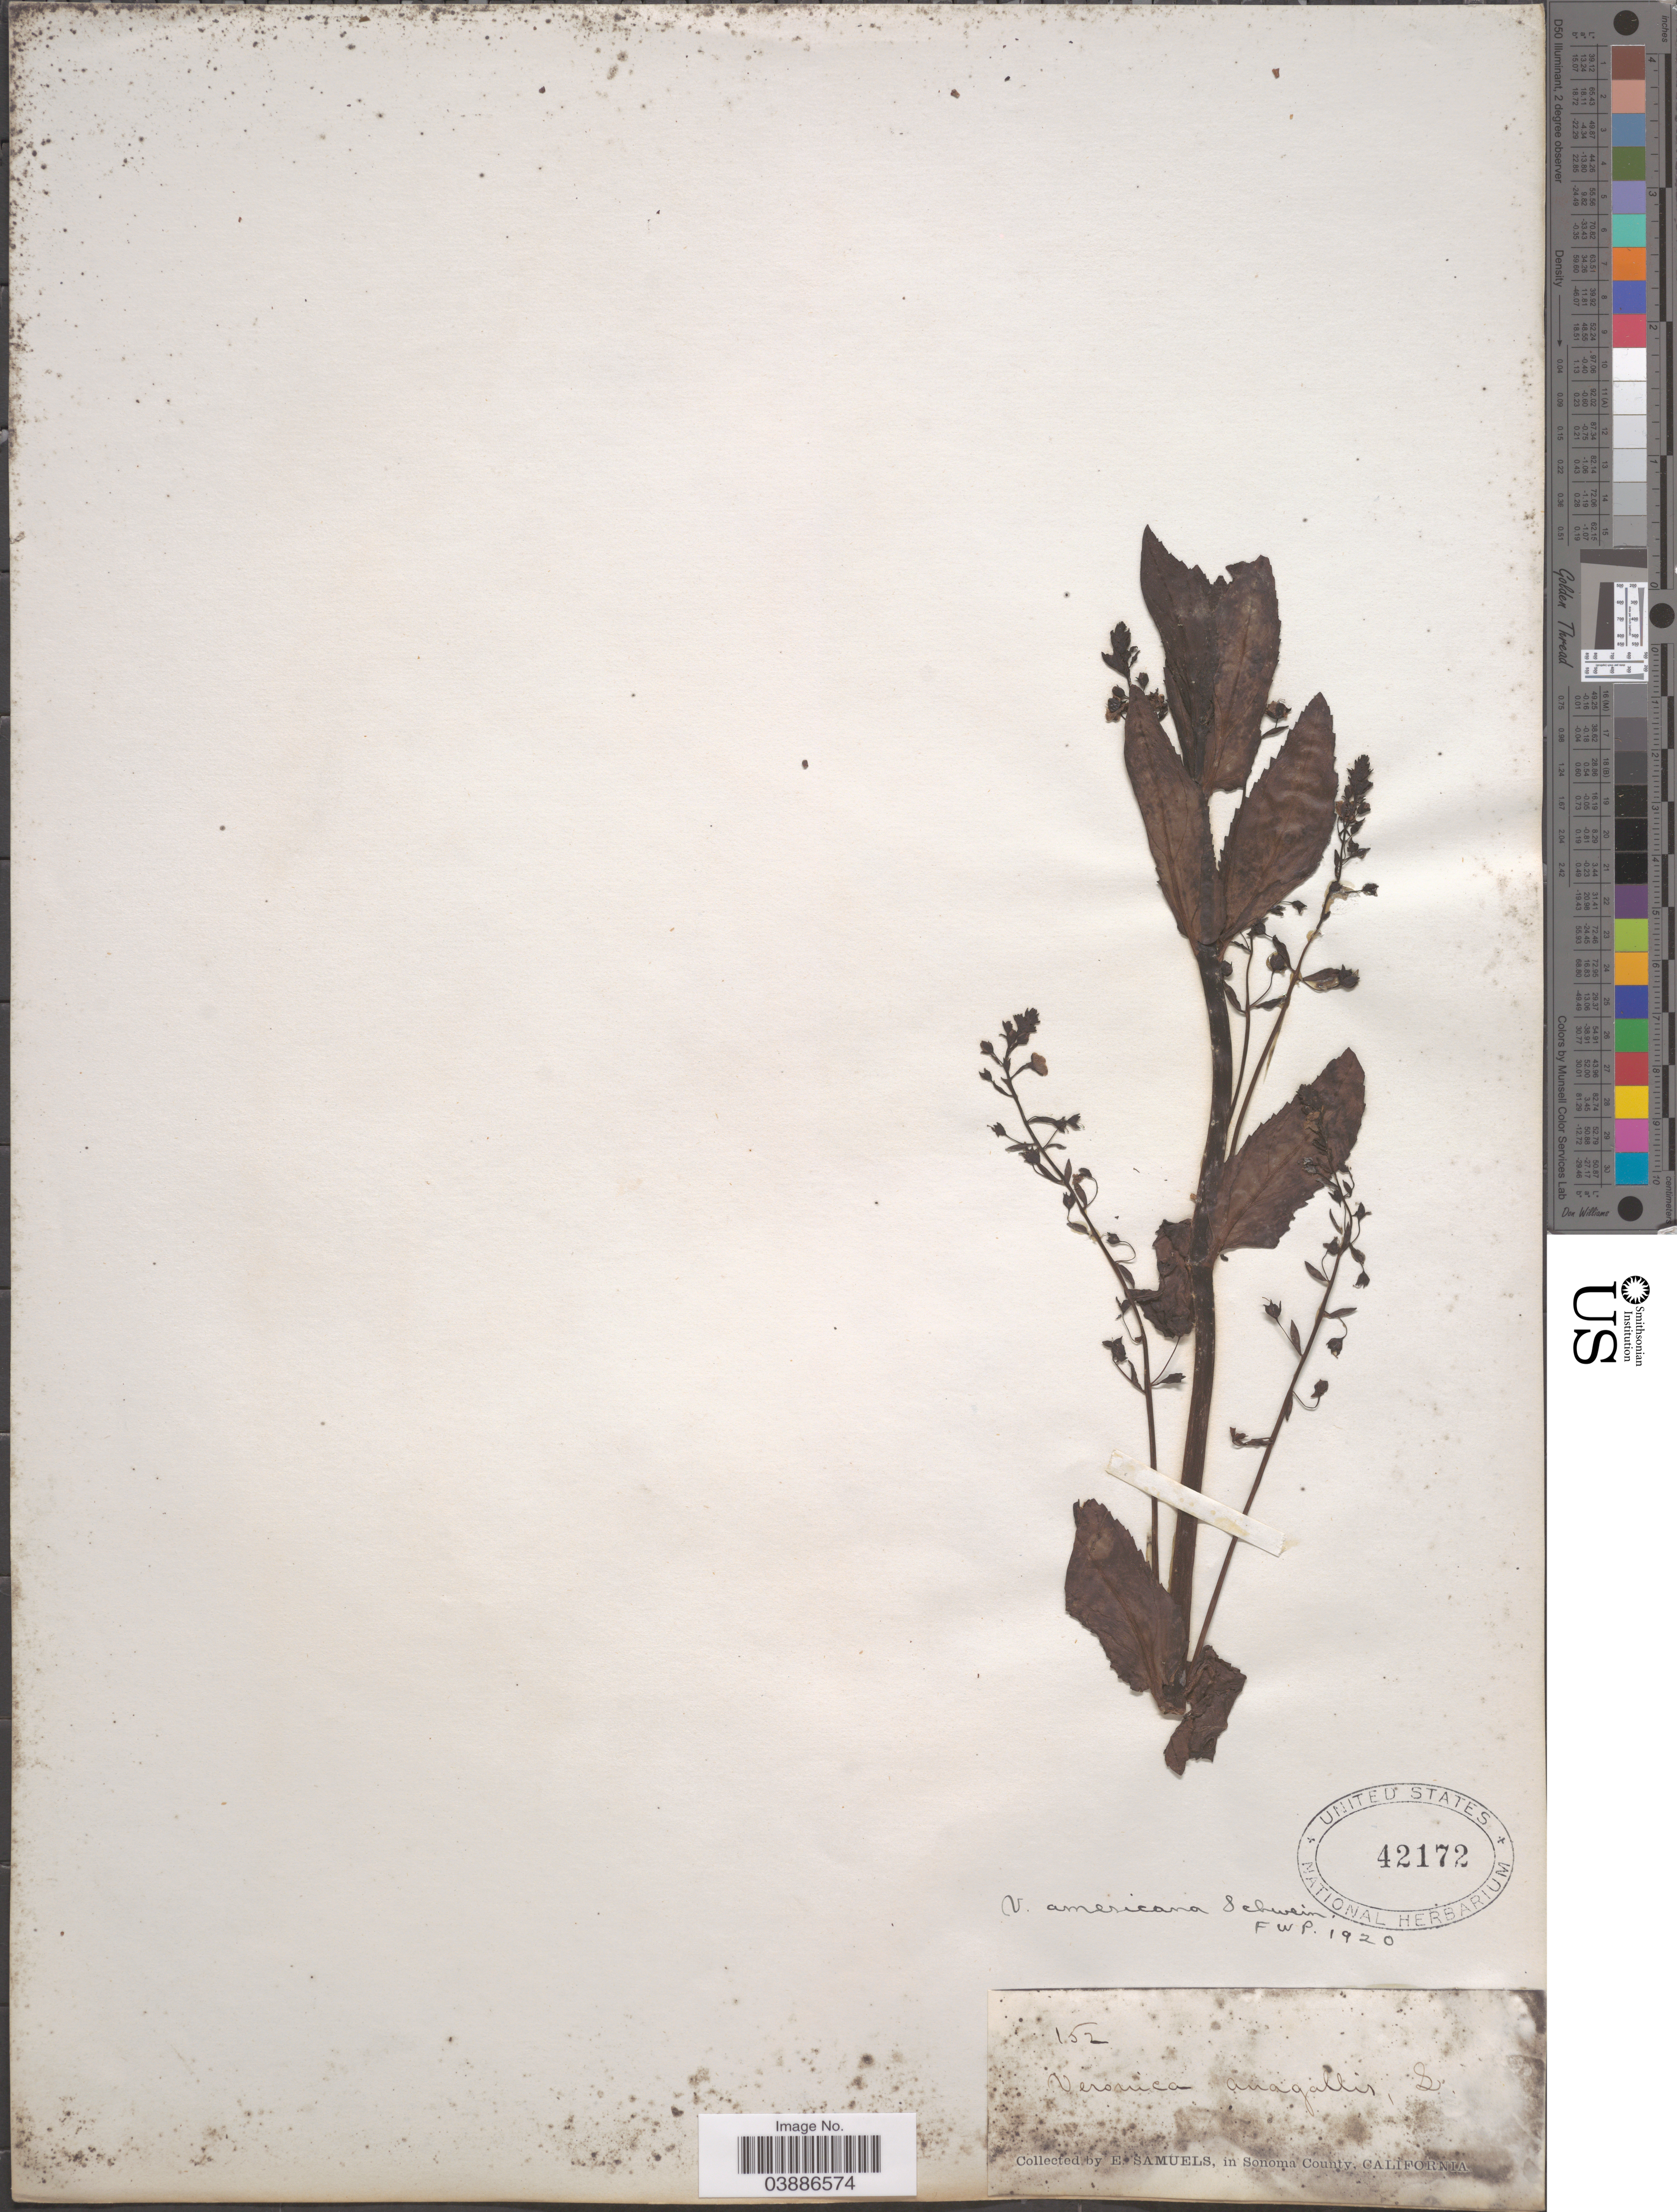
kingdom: Plantae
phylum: Tracheophyta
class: Magnoliopsida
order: Lamiales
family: Plantaginaceae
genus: Veronica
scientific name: Veronica americana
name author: Schwein. ex Benth.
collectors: E. Samuels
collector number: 152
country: United States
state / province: California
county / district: Sonoma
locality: In Sonoma County.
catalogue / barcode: US 42172